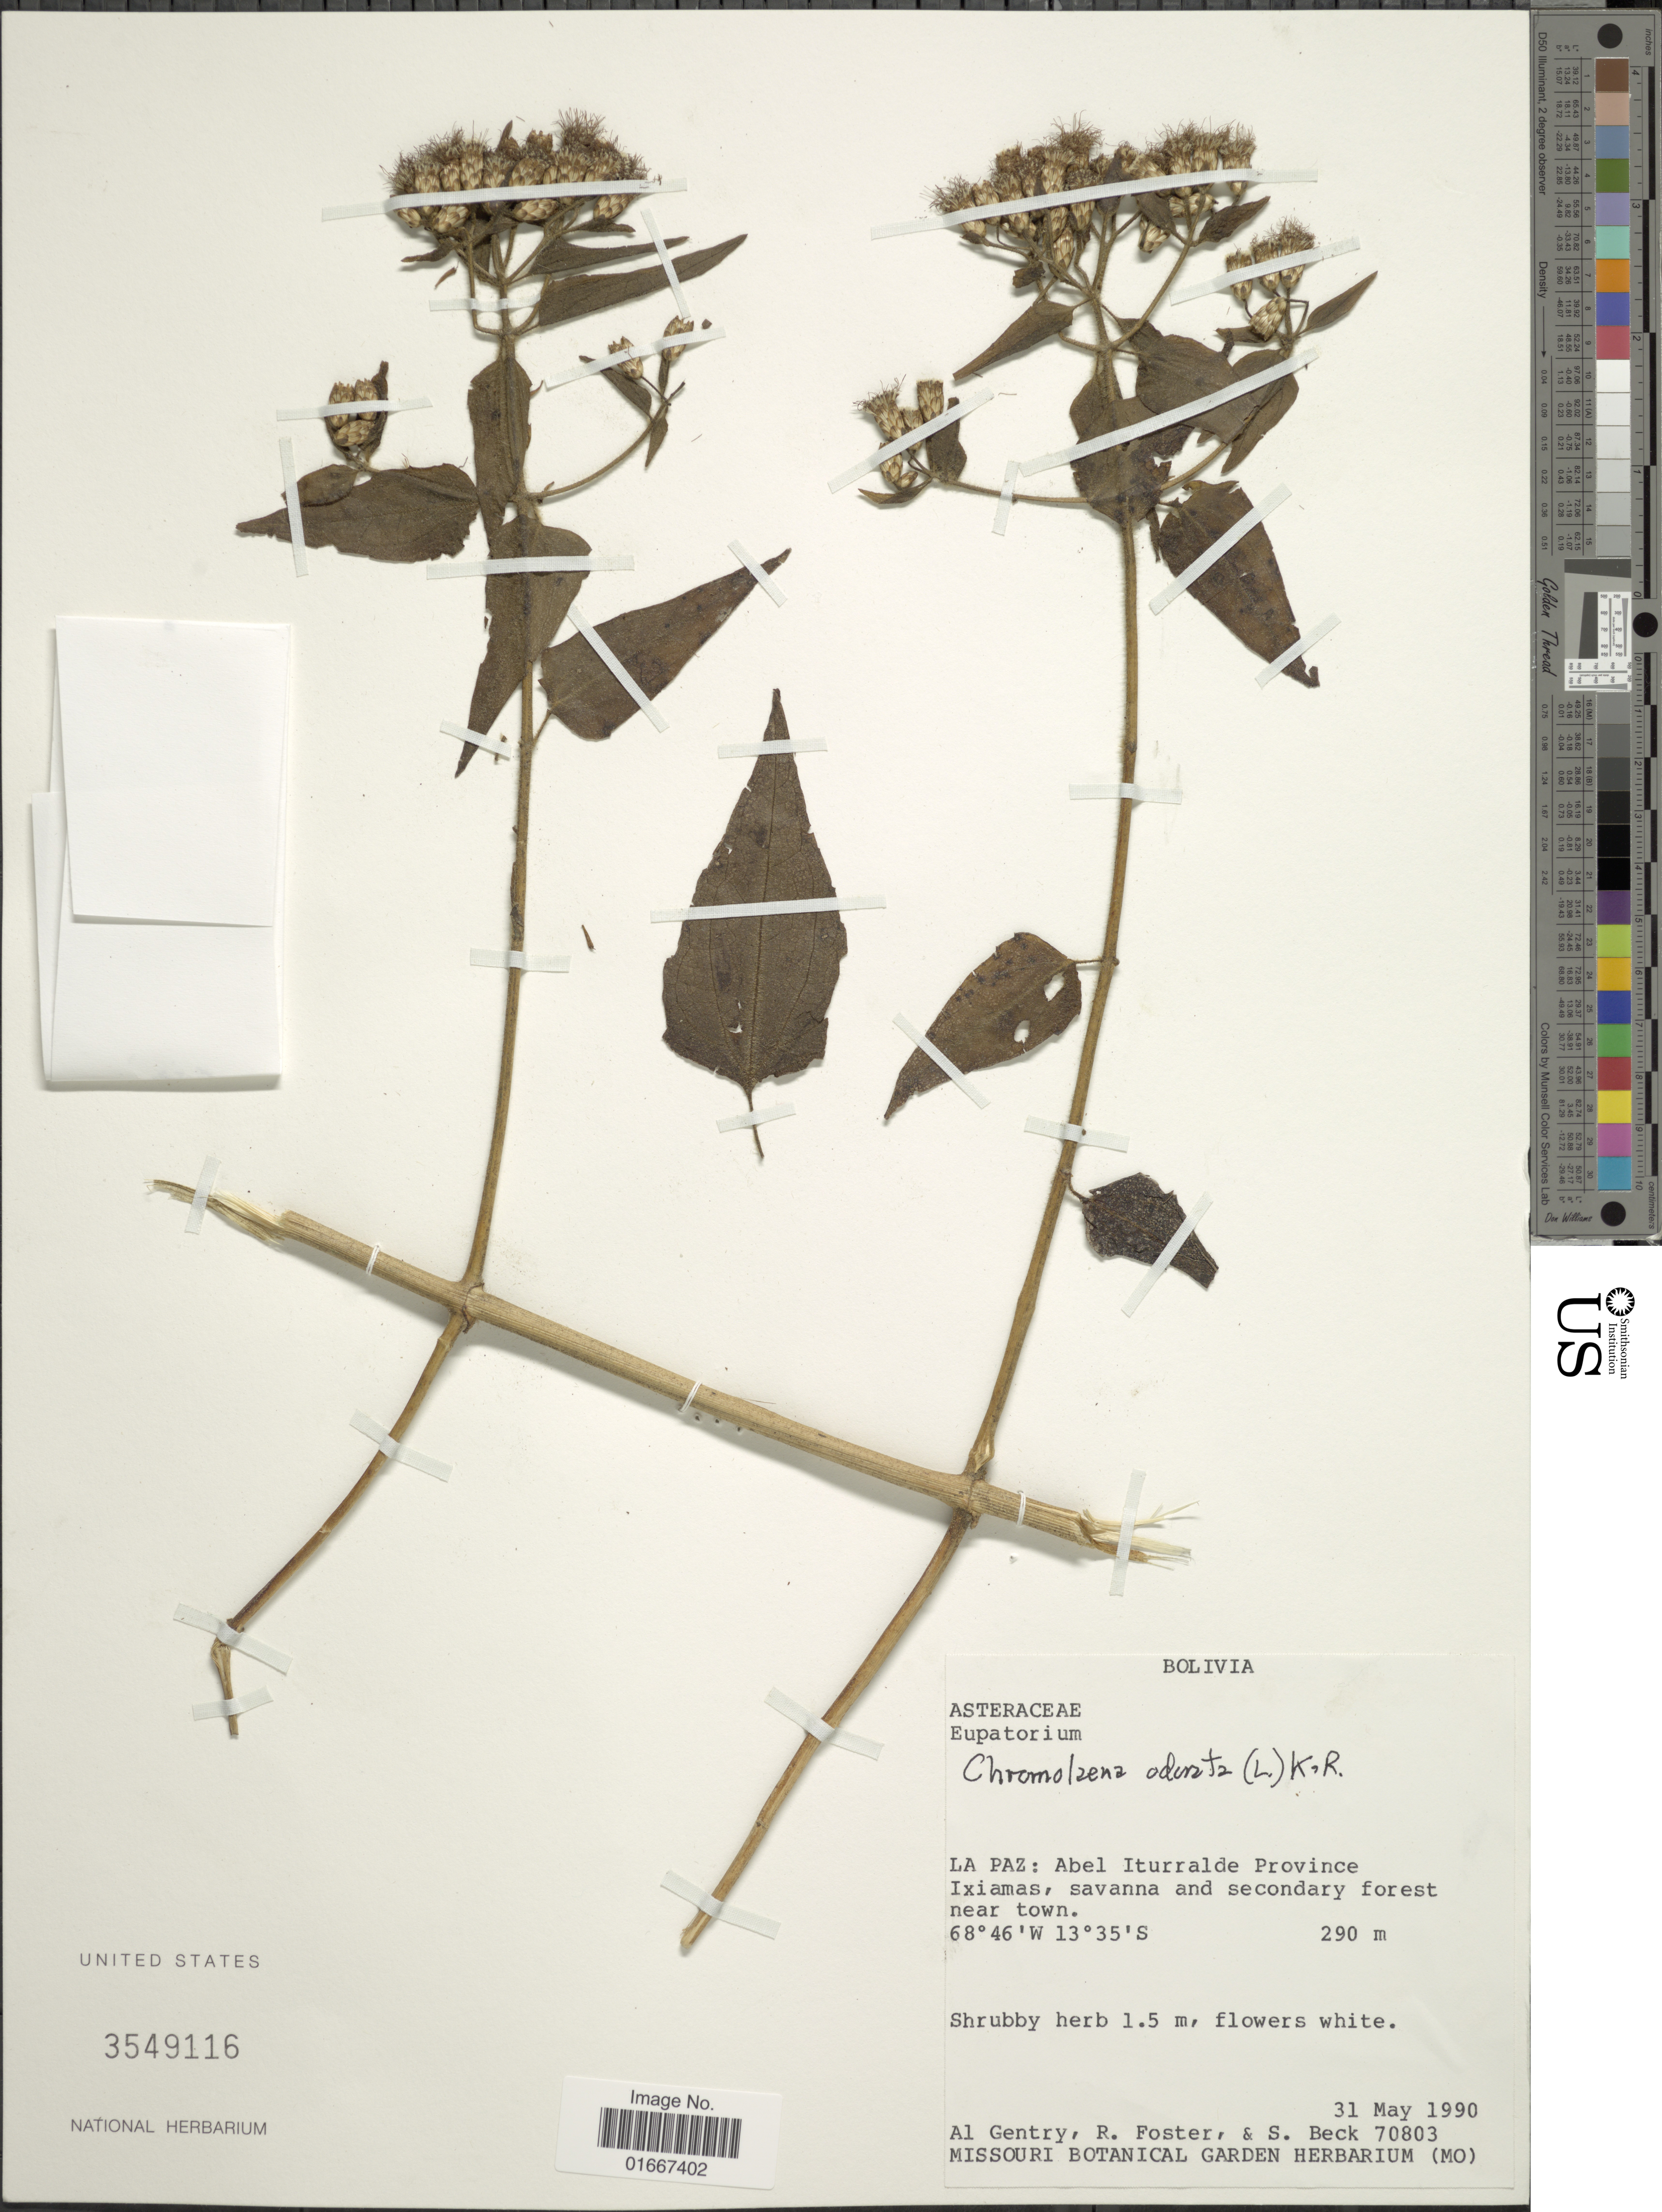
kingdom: Plantae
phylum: Tracheophyta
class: Magnoliopsida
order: Asterales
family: Asteraceae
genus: Chromolaena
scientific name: Chromolaena odorata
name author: (L.) R.M. King & H. Rob.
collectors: A. H. Gentry, R. Foster & S. G. Beck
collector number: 70803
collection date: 1990-05-31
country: Bolivia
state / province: La Paz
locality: Abel Iturralde Province Ixiamas, Savanna and secondary forest near town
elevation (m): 290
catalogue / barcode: US 3549116